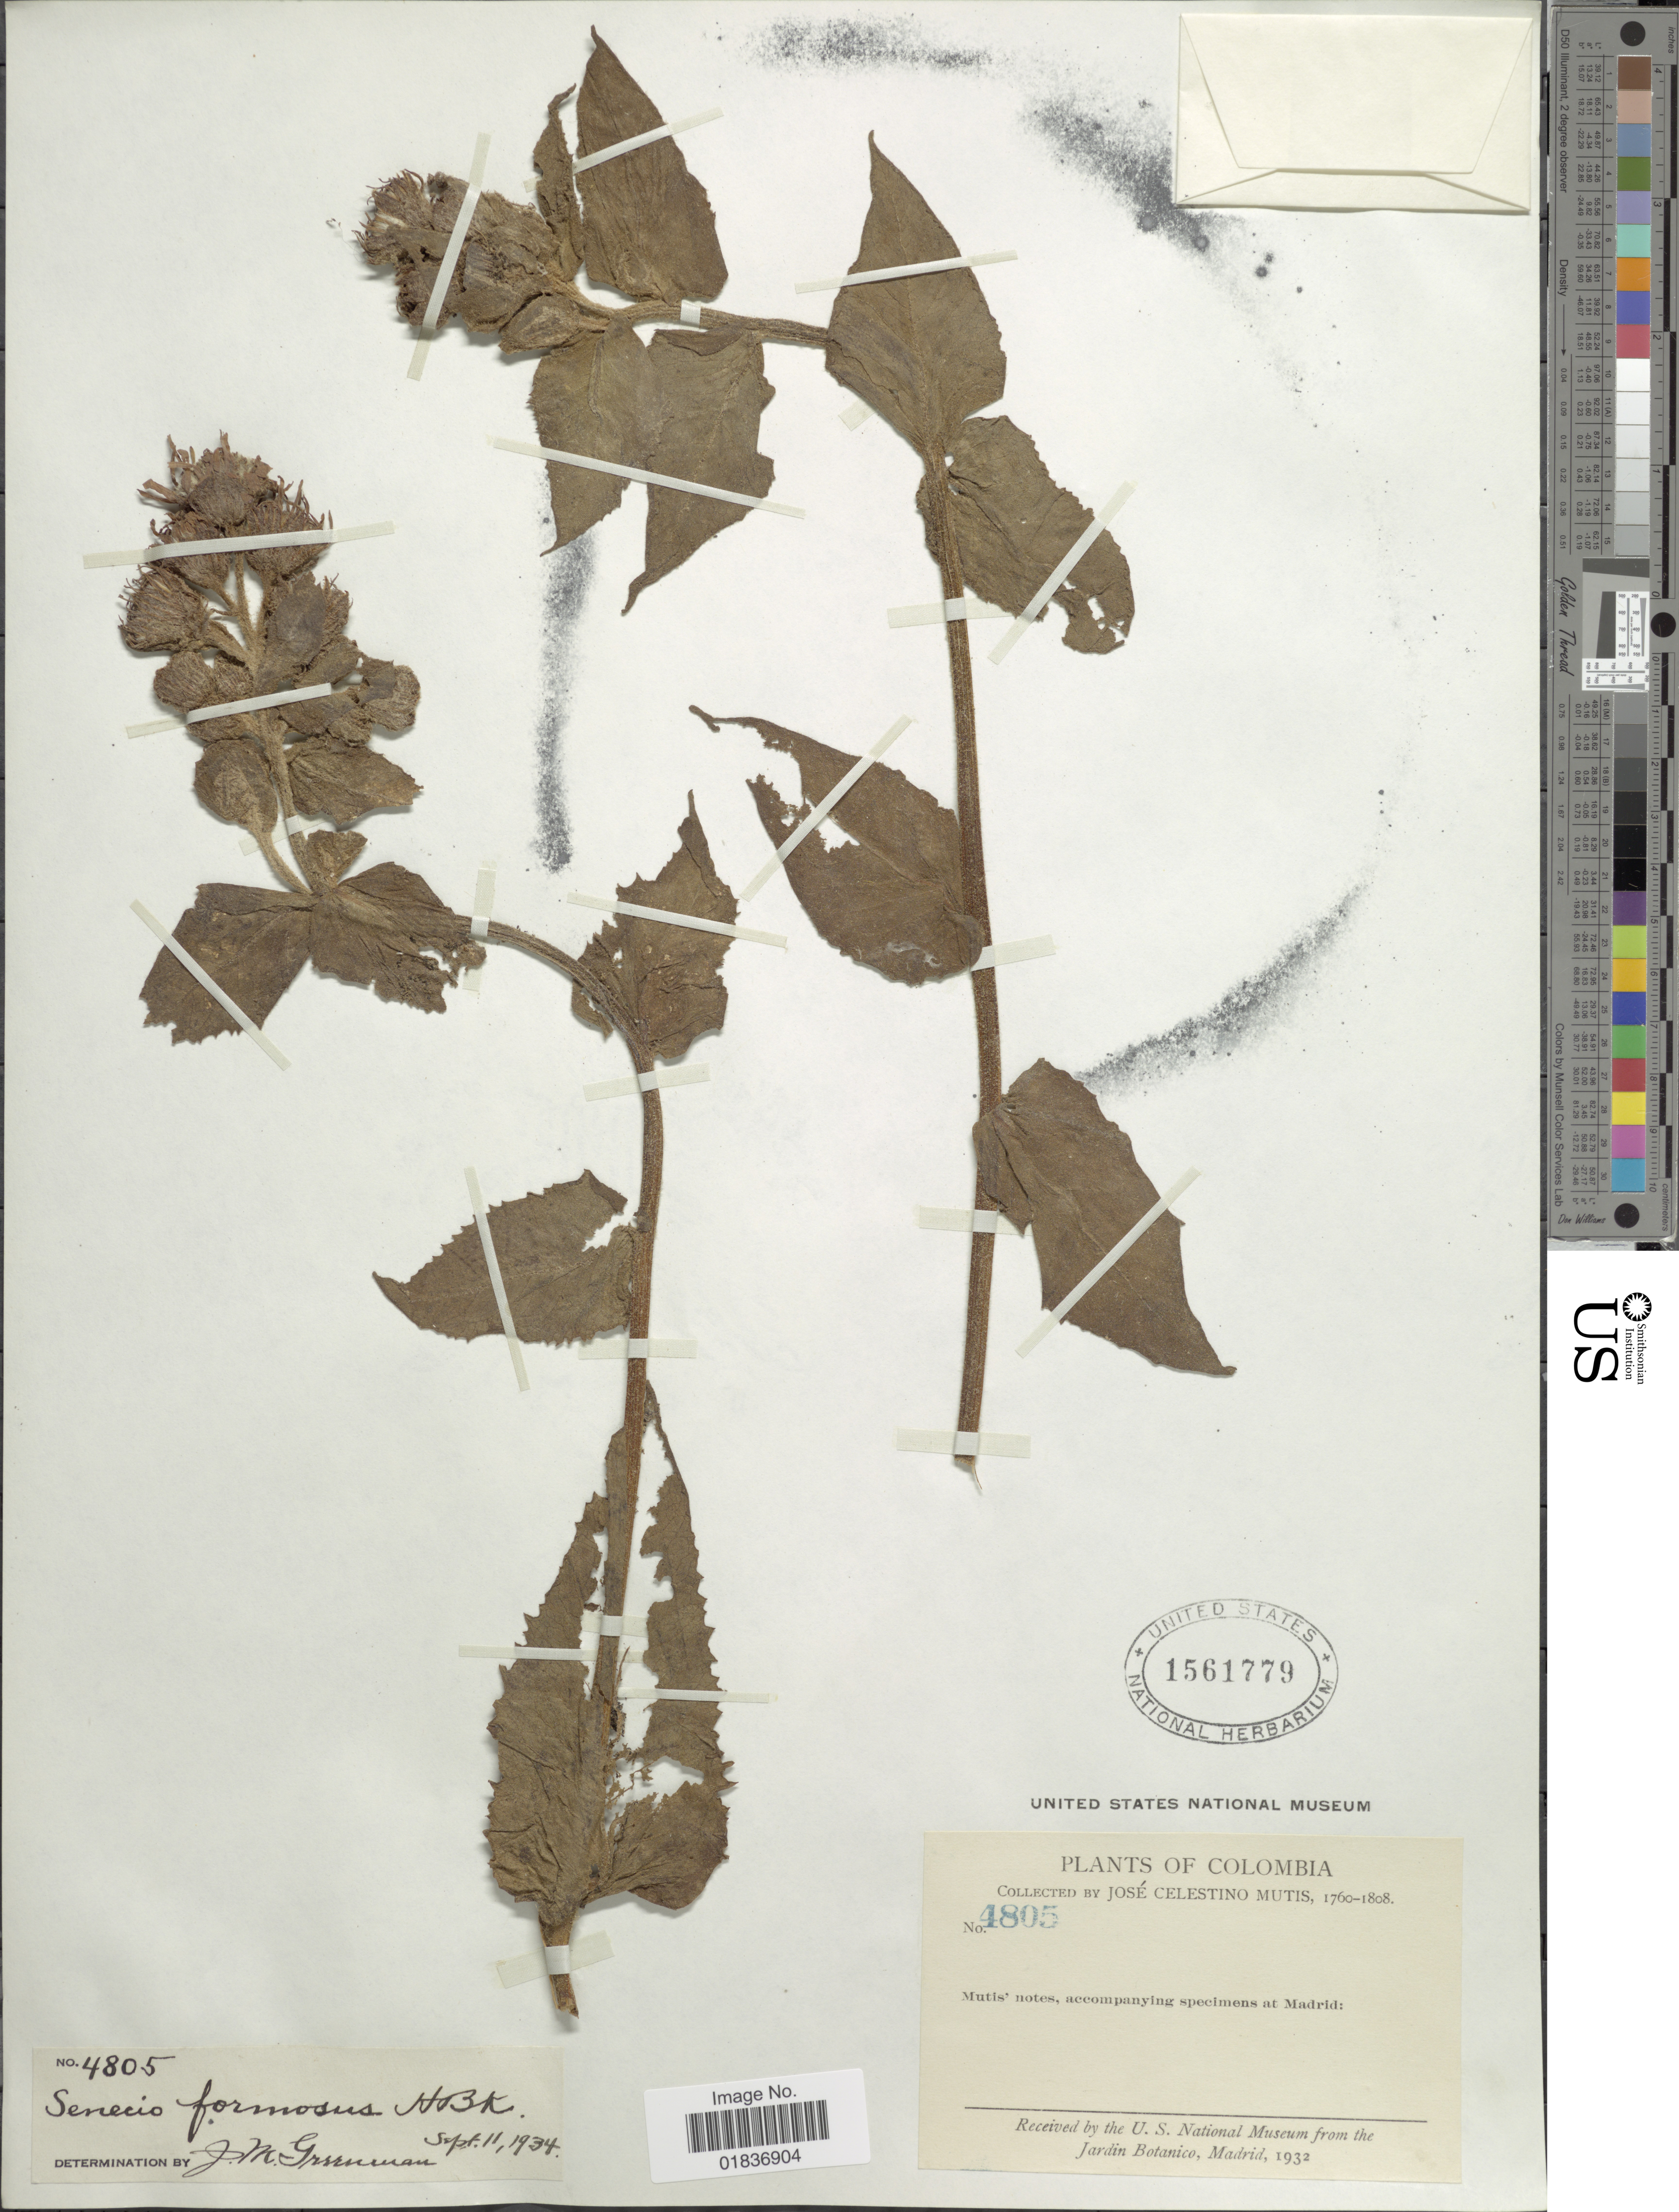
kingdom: Plantae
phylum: Tracheophyta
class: Magnoliopsida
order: Asterales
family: Asteraceae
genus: Senecio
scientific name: Senecio wedglacialis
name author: Cuatrec.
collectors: J. C. B. Mutis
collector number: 4805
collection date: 1760/1808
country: Colombia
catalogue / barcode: US 1561779